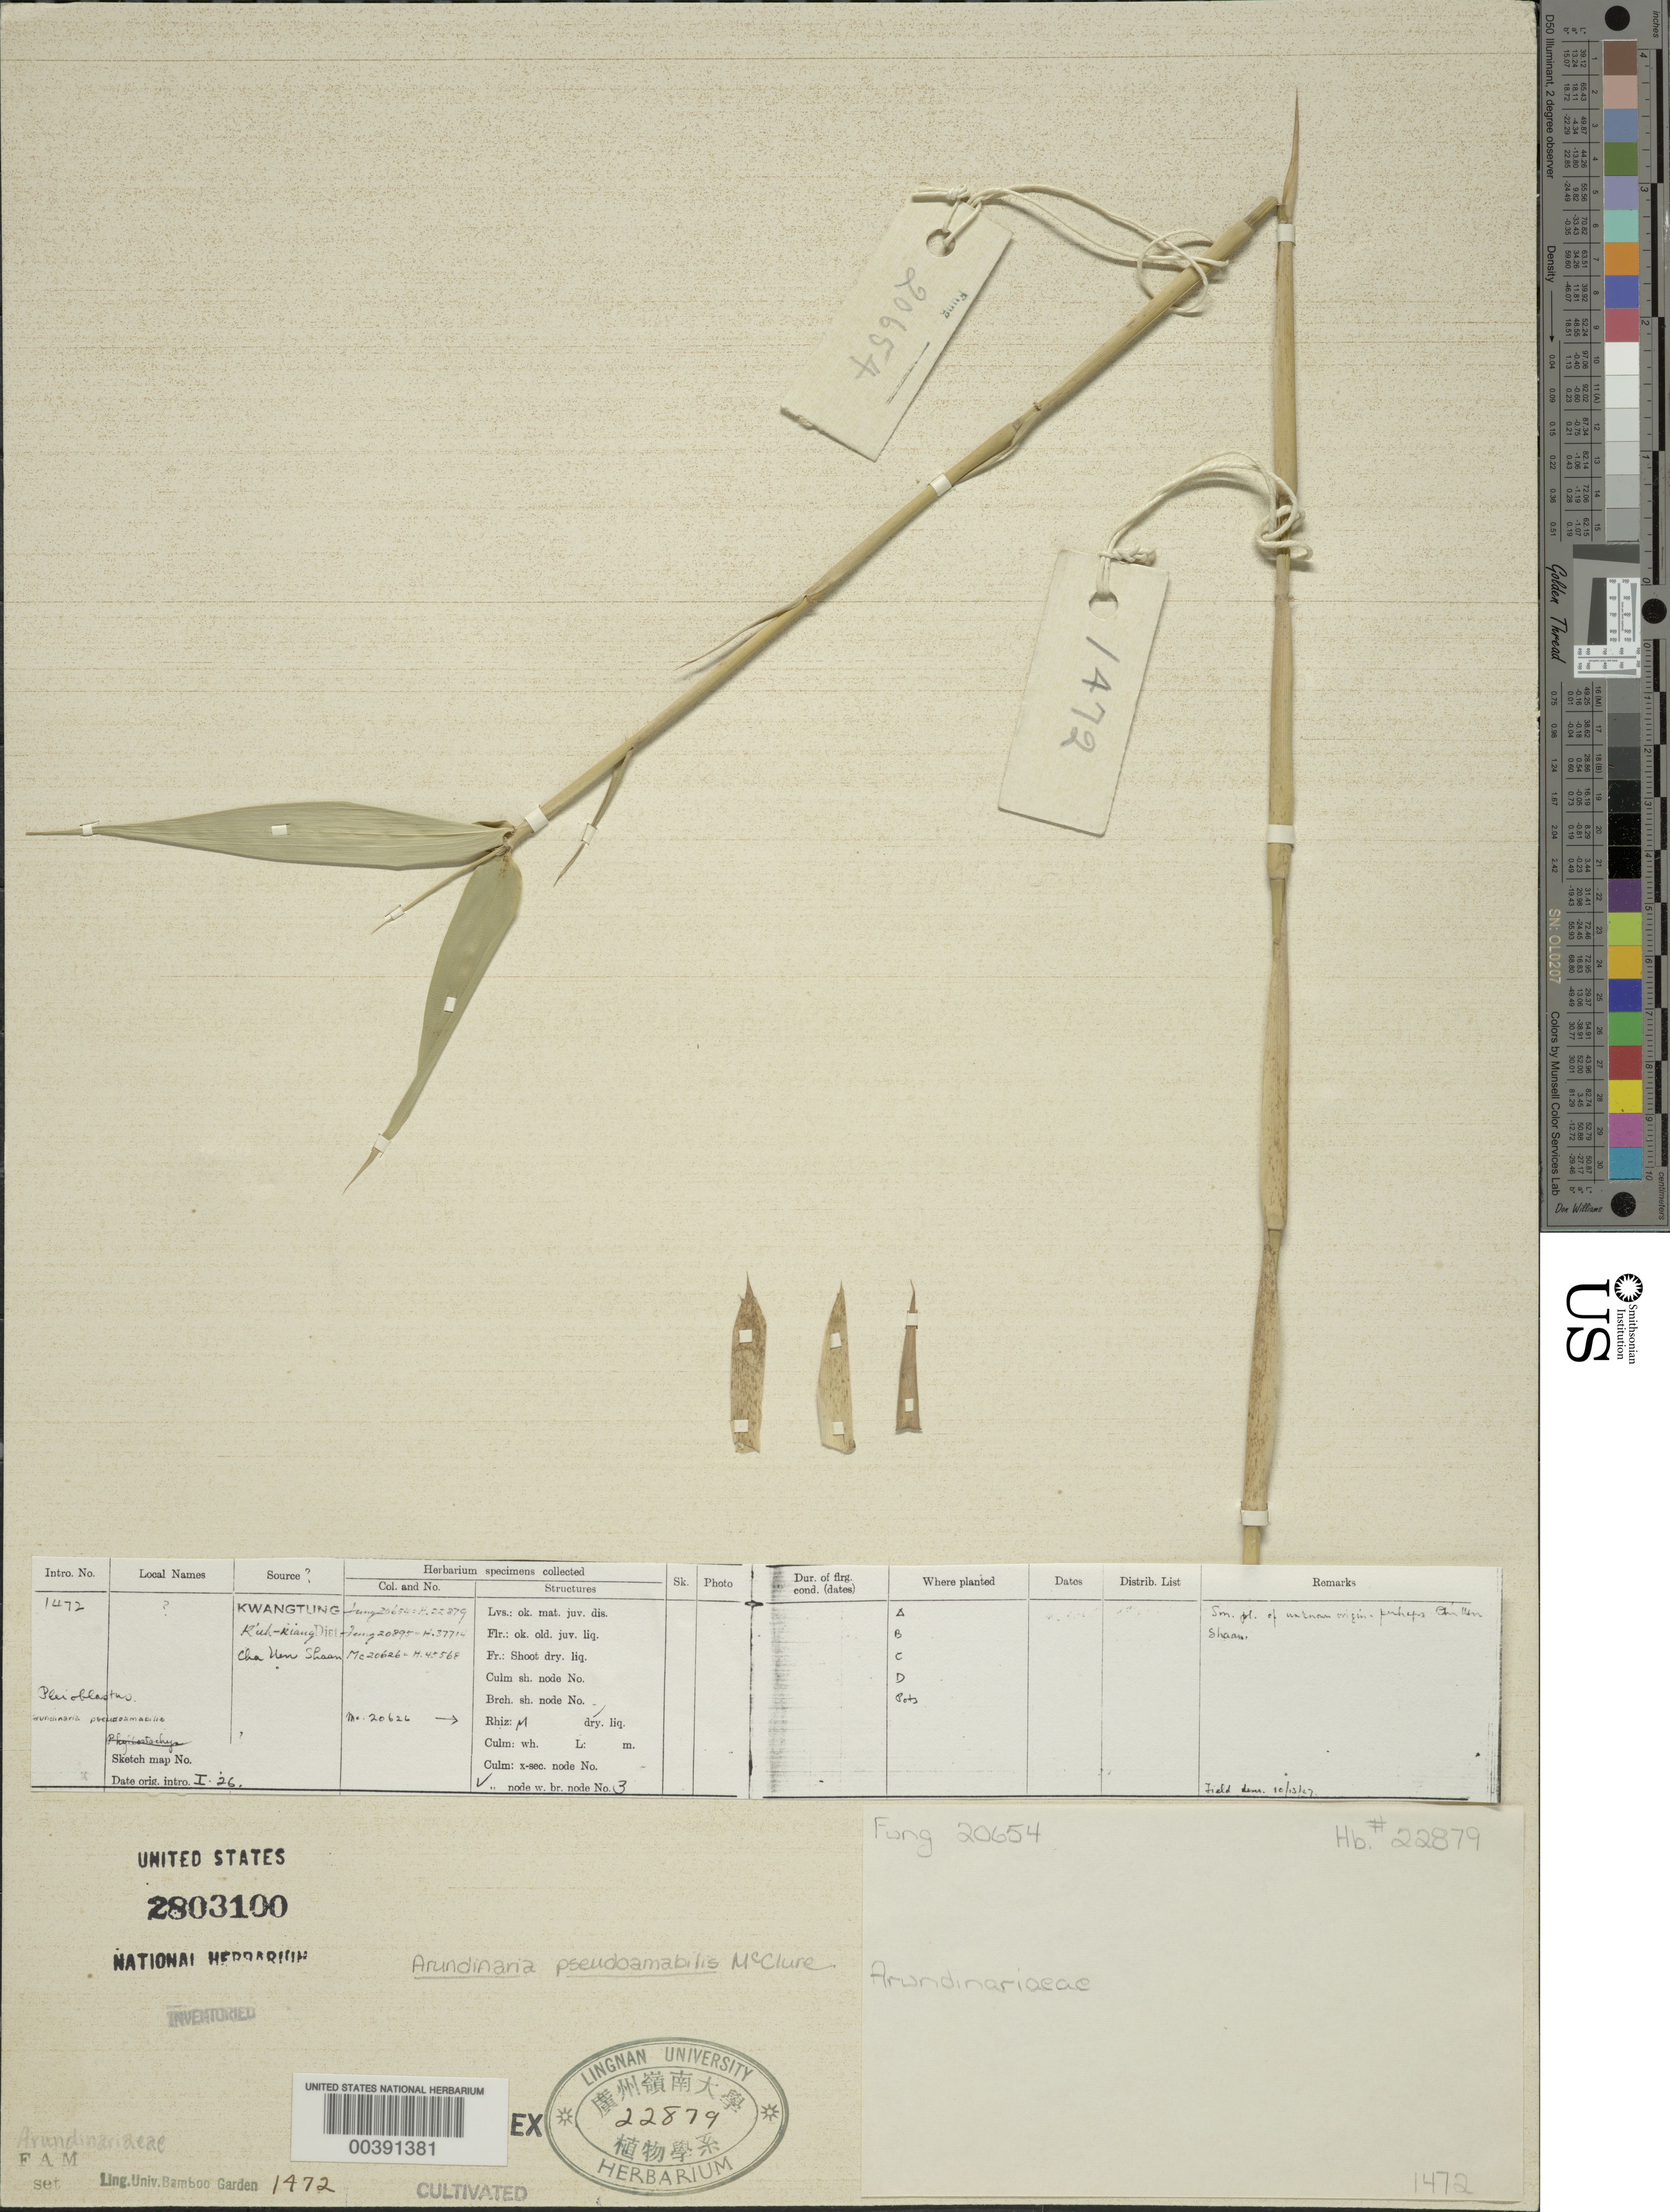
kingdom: Plantae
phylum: Tracheophyta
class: Liliopsida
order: Poales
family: Poaceae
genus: Arundinaria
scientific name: Arundinaria pseudoamabilis McClure, ined.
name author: McClure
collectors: H. L. Fung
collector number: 20654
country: China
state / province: Guangdong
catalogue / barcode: US 2803100